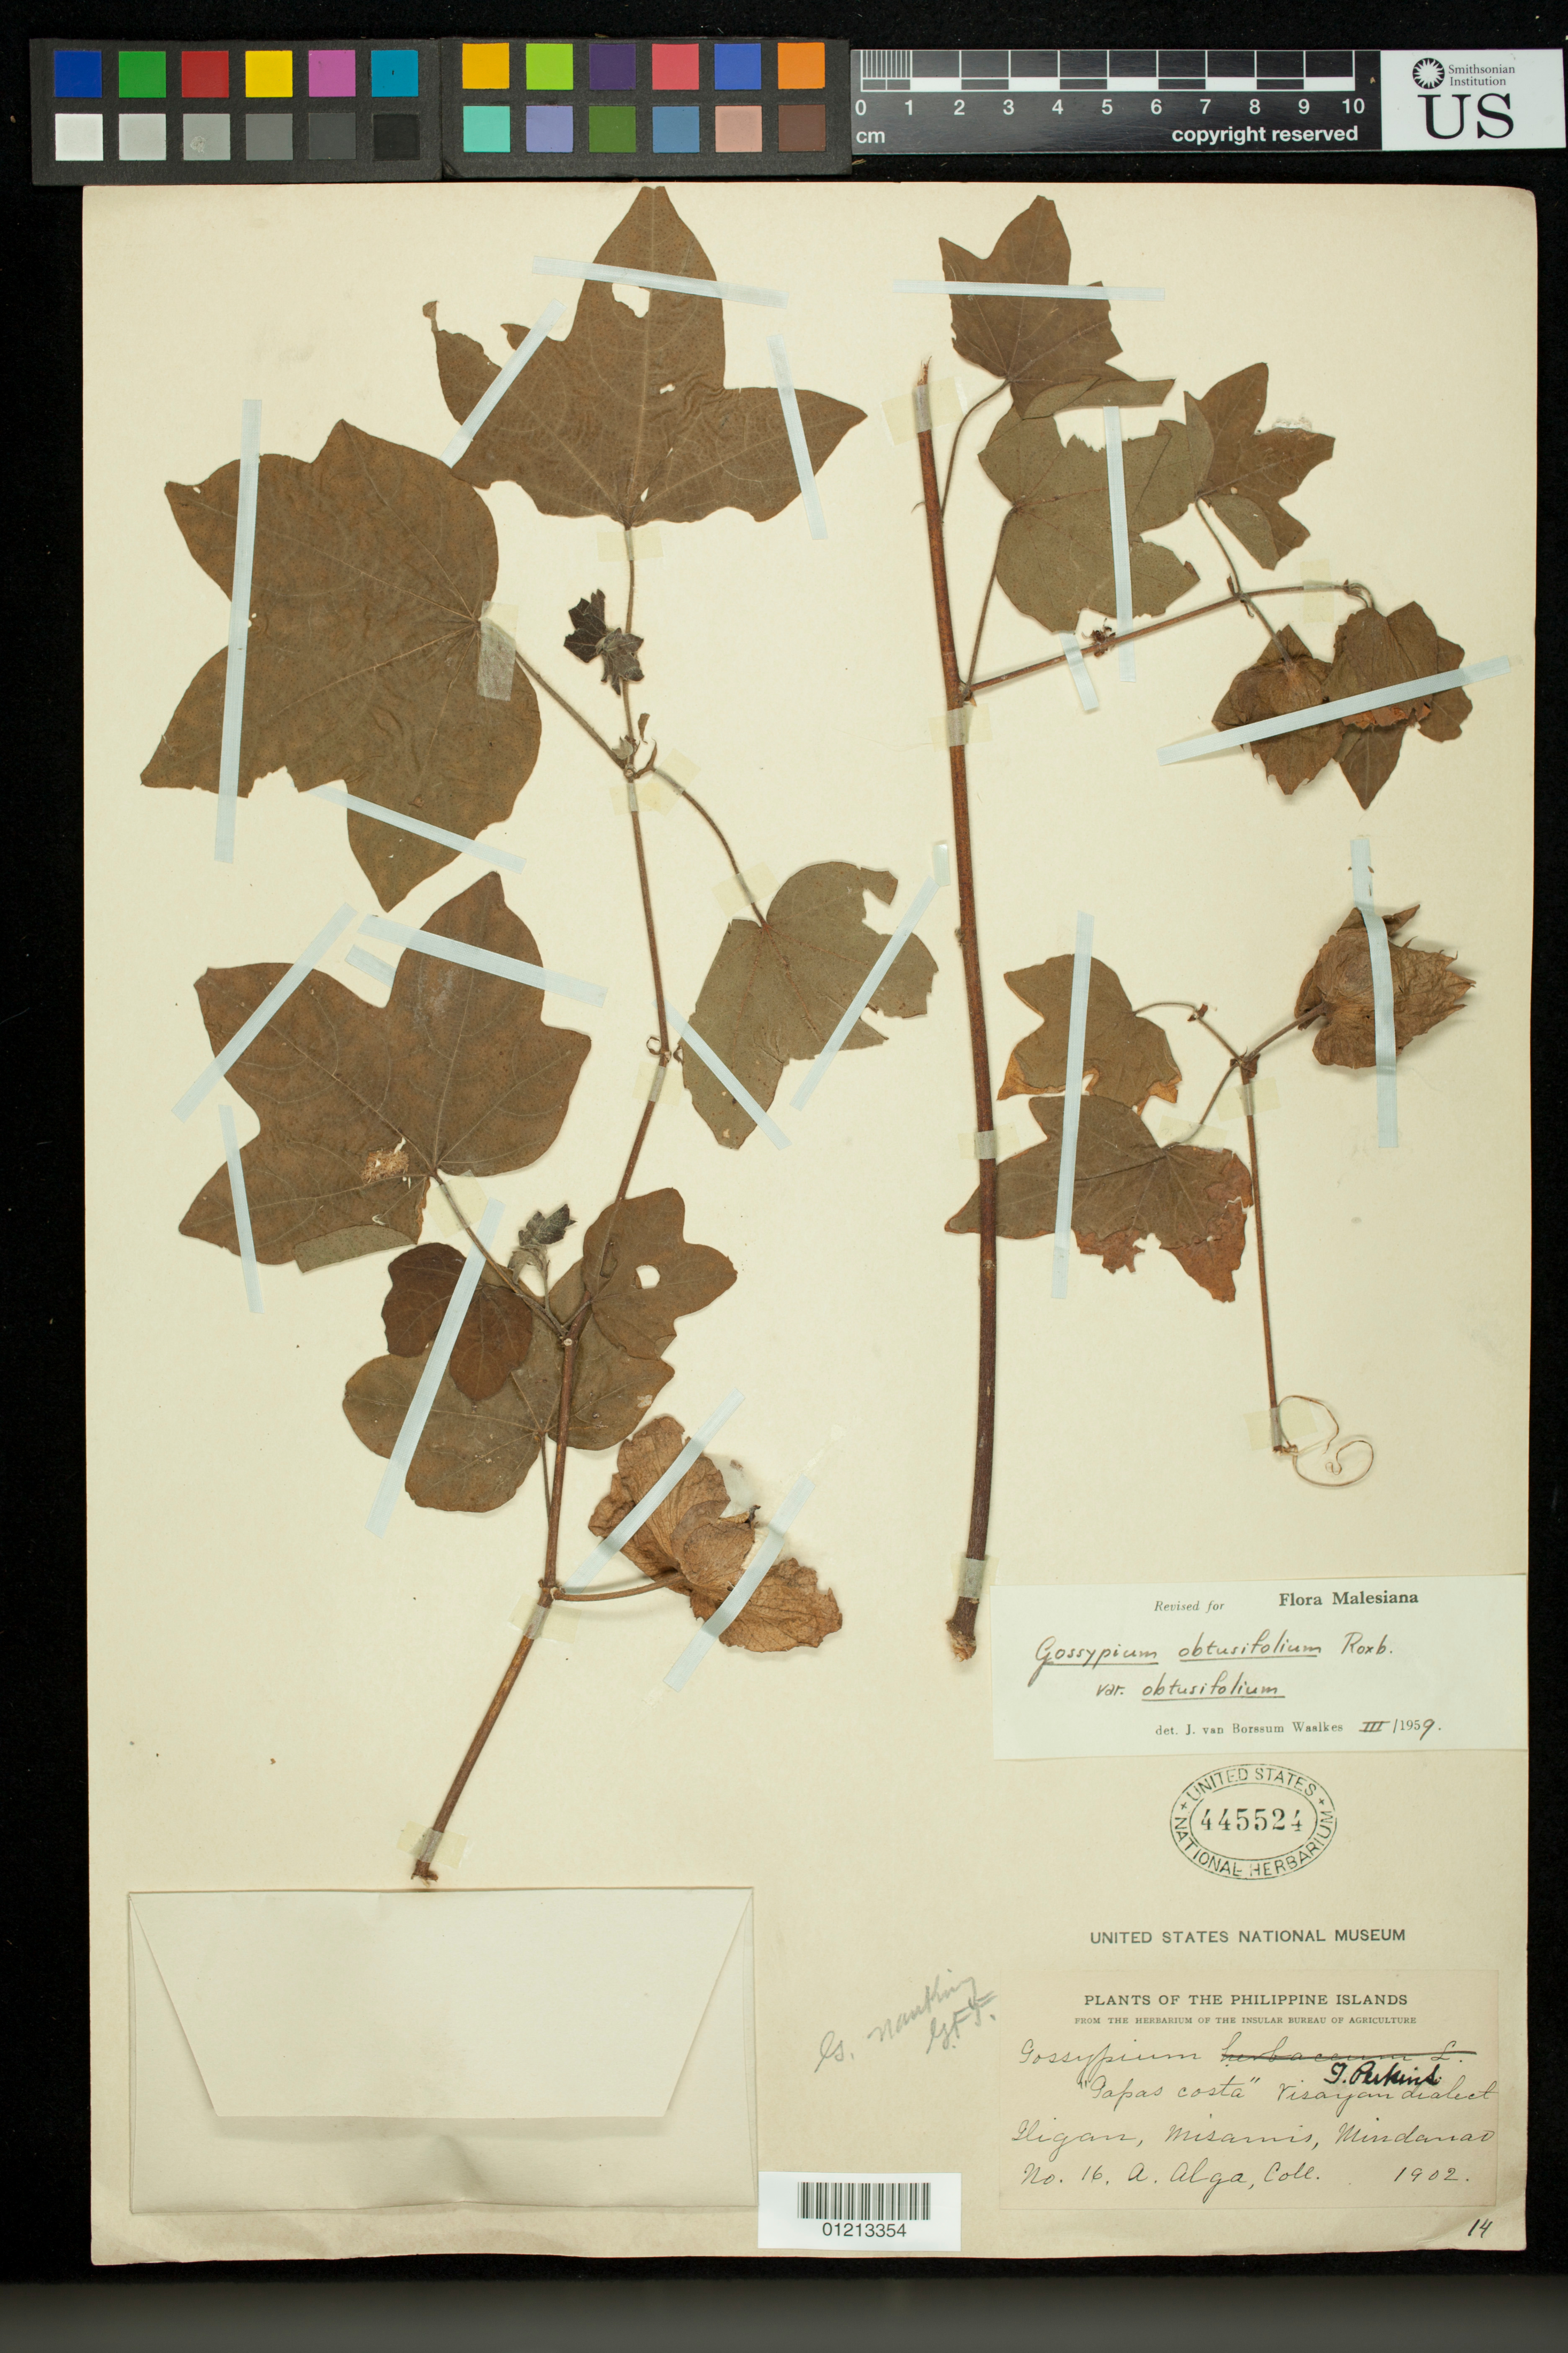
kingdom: Plantae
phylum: Tracheophyta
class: Magnoliopsida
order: Malvales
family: Malvaceae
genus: Gossypium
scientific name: Gossypium obtusifolium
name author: Roxb.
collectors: A. Alga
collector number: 16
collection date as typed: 1902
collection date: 1902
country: Philippines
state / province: Northern Mindanao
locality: Iligan, Misamis, Mindanao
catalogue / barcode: US 445524